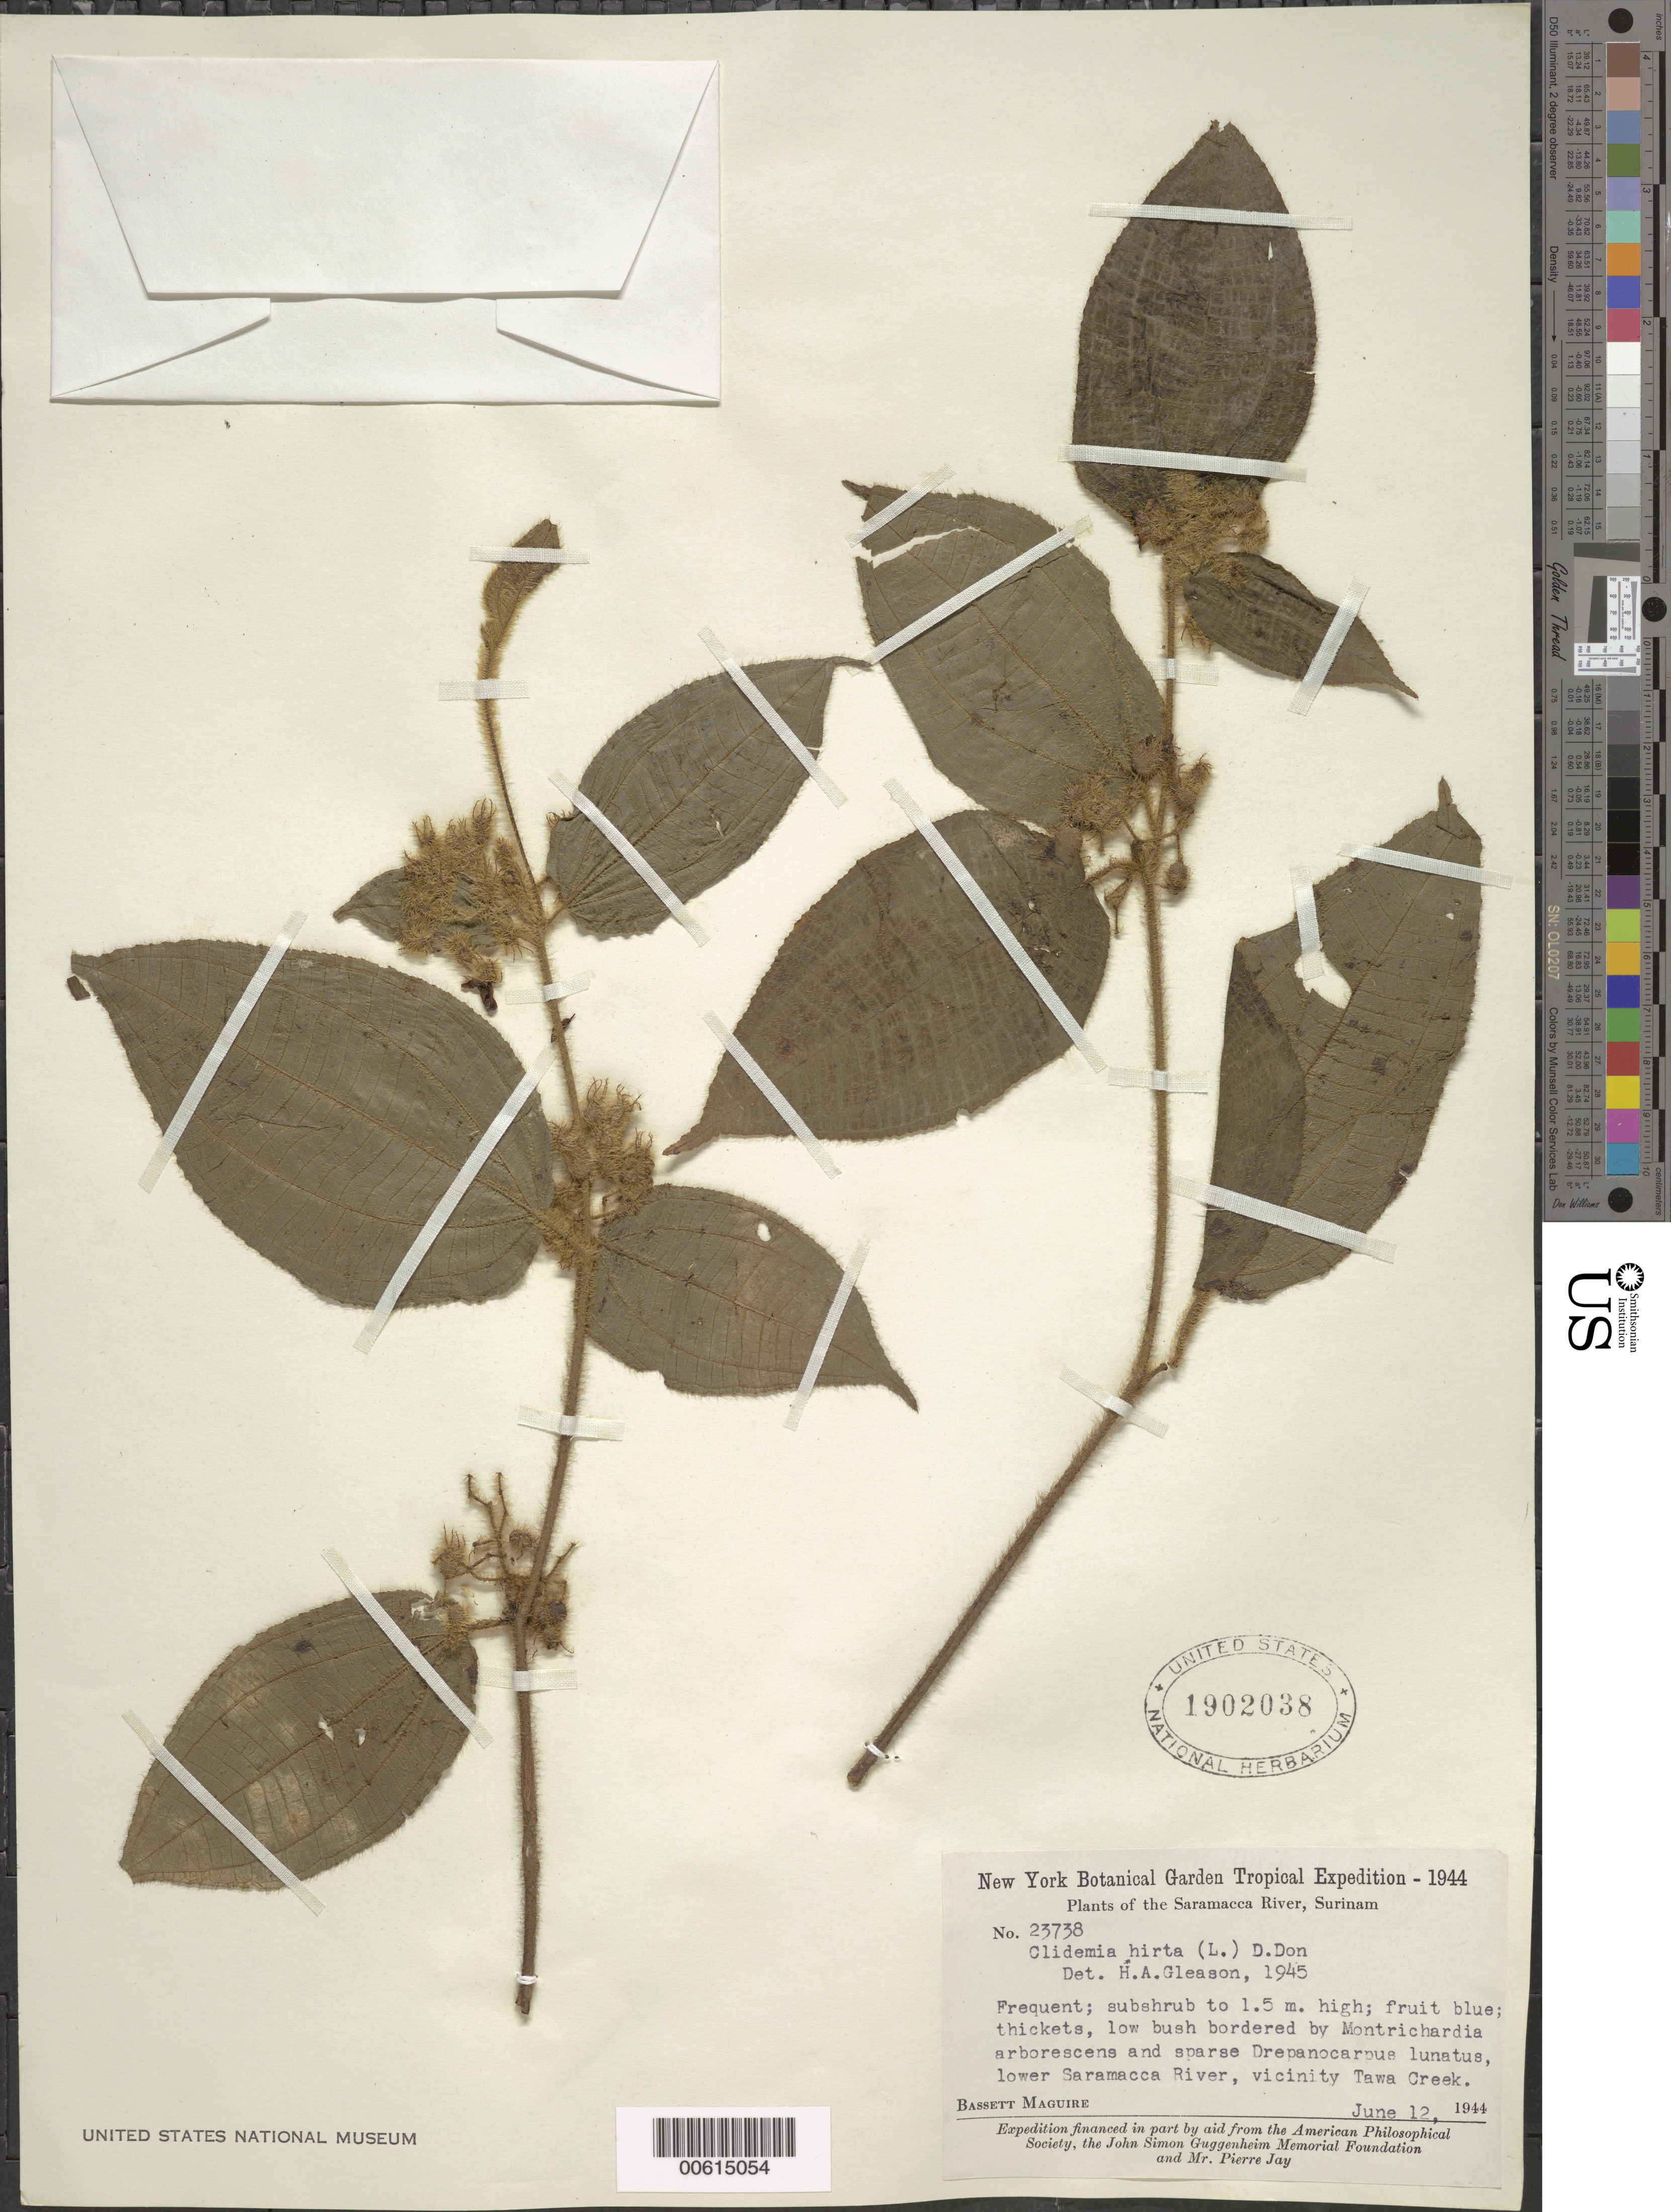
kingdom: Plantae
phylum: Tracheophyta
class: Magnoliopsida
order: Myrtales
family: Melastomataceae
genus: Clidemia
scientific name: Clidemia hirta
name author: (L.) D. Don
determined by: Gleason, H. A.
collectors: B. Maguire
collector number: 23738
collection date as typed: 12-Jun-44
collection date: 1944-06-12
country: Suriname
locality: Tawa Creek vic., Lower Saramacca River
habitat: Border of thickets, low bush bordered by Montrichardia arborescens and sparse Drepanocarpus lunatus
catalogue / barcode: US 1902038